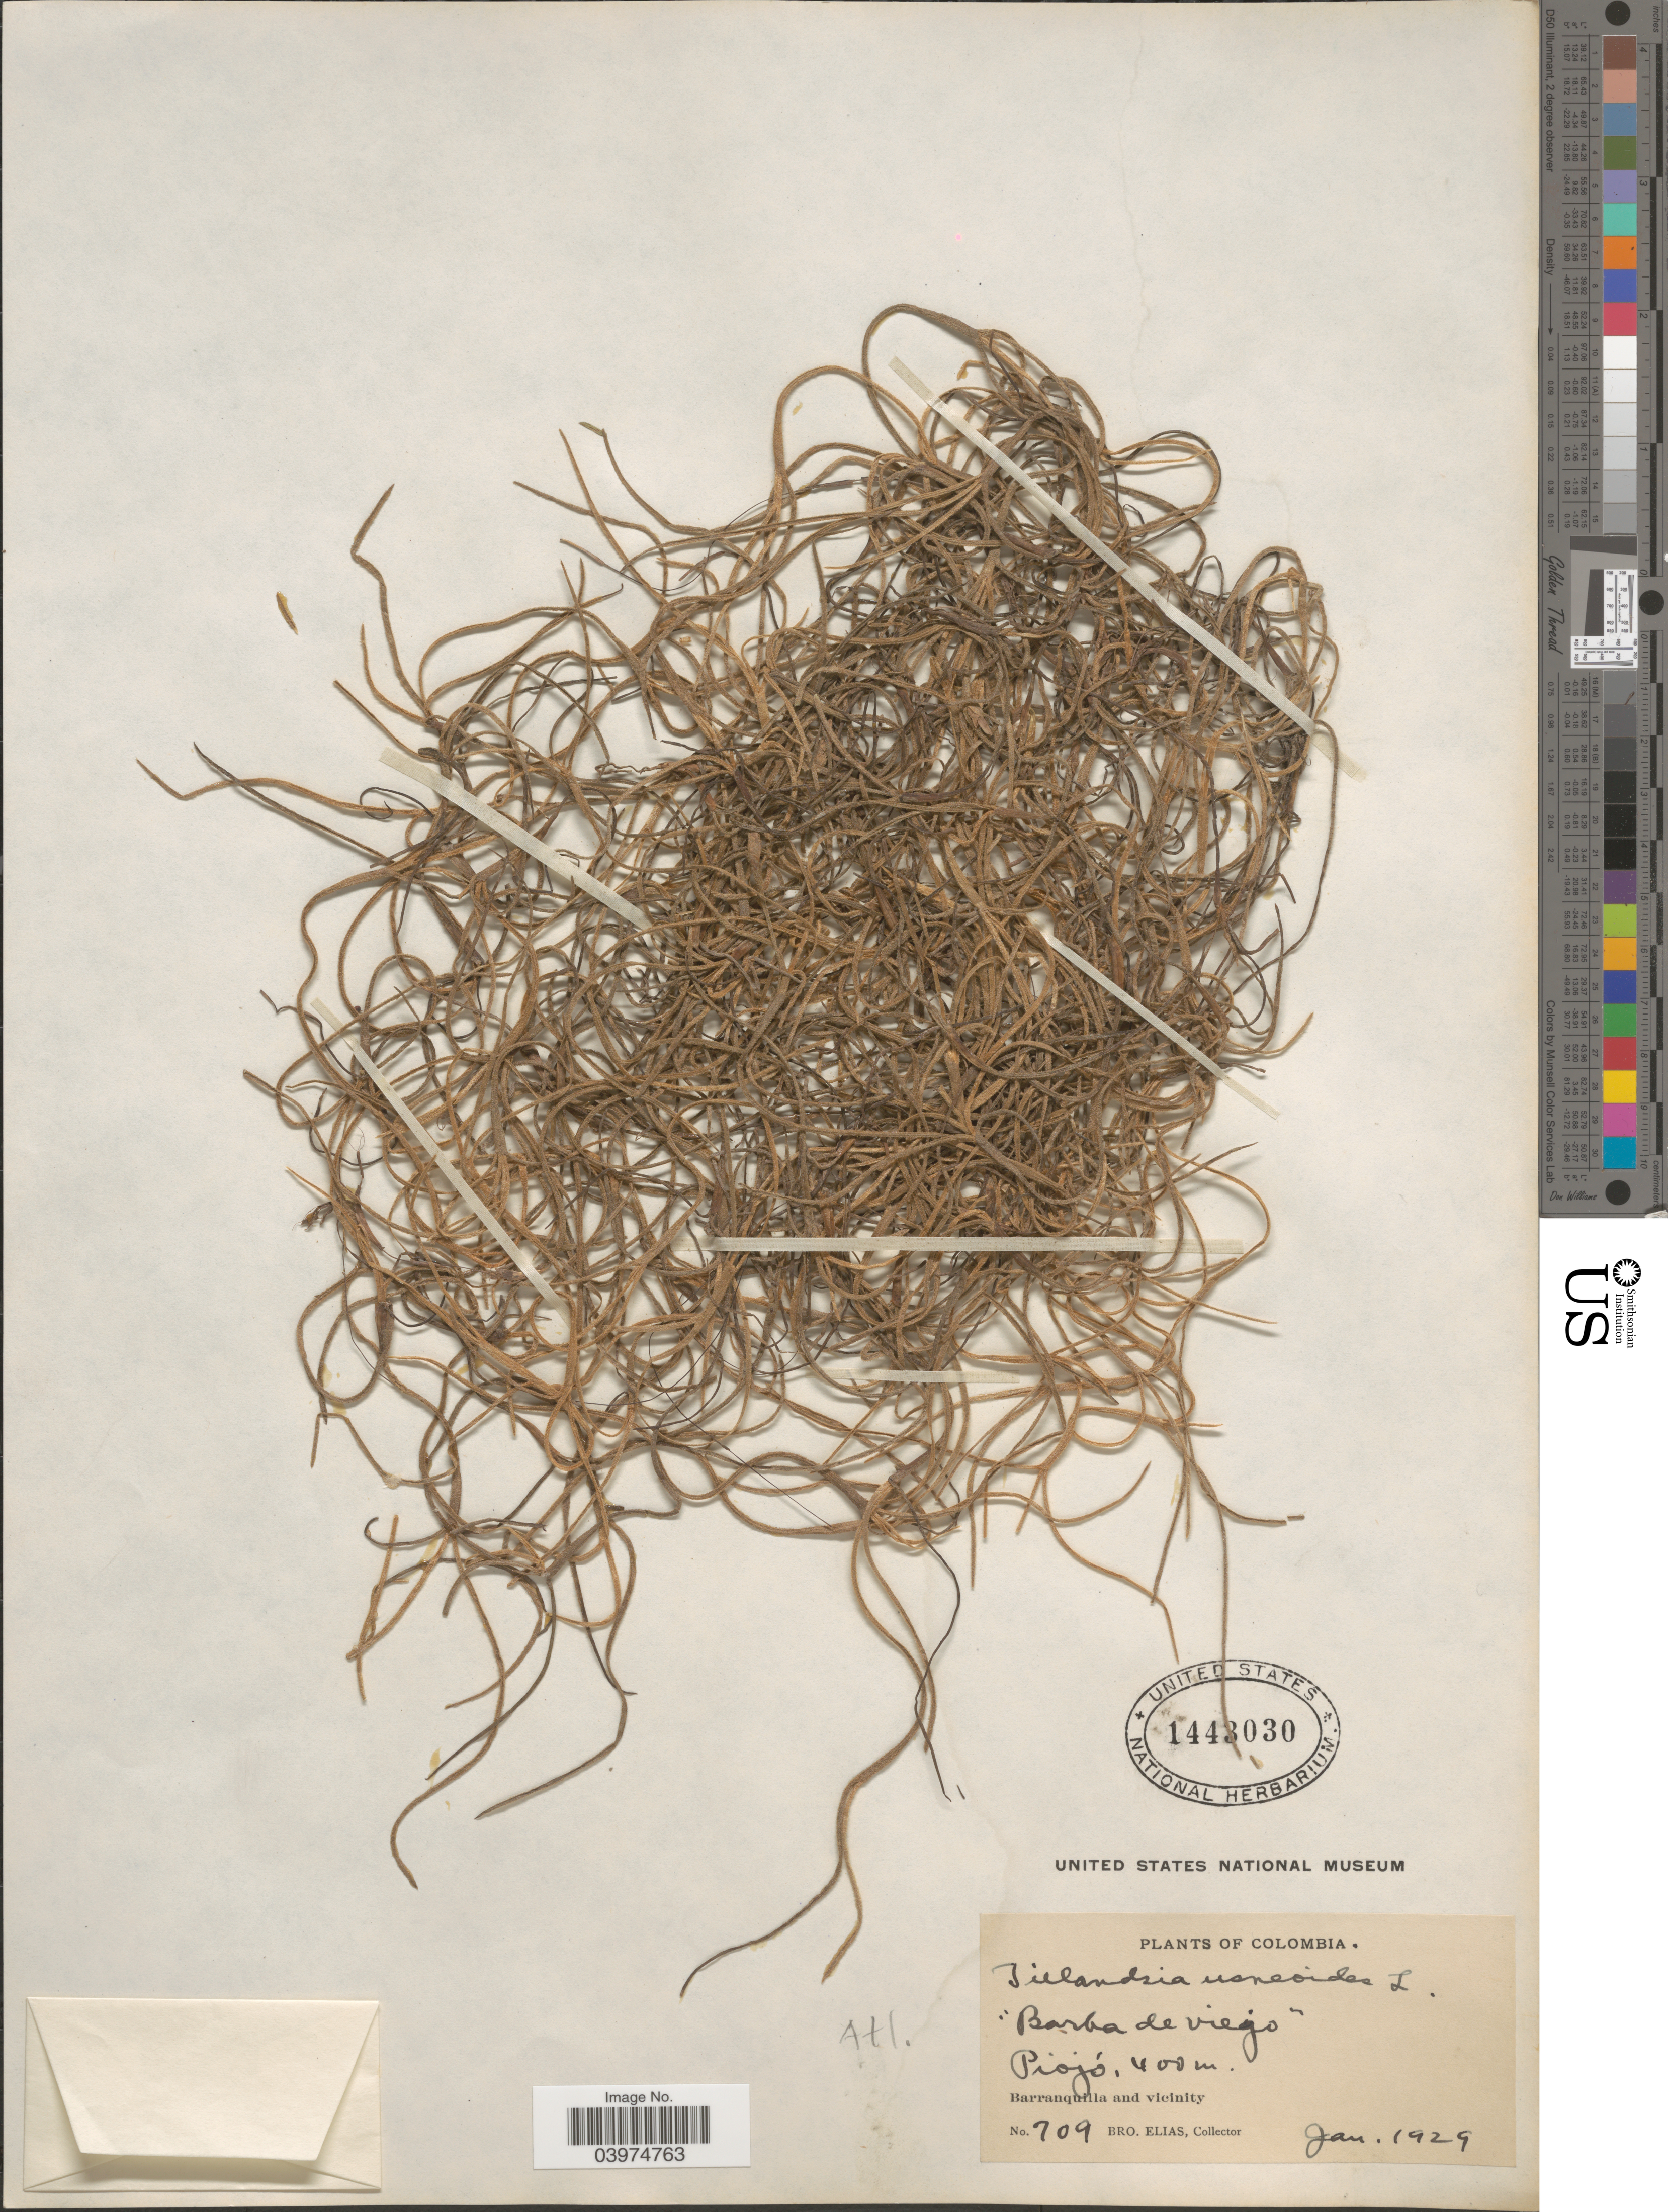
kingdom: Plantae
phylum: Tracheophyta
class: Liliopsida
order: Poales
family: Bromeliaceae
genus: Tillandsia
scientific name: Tillandsia usneoides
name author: (L.) L.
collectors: Bro. Elias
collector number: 709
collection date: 1929-01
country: Colombia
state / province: Atlántico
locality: Piojo. Barranquilla and vicinity.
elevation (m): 400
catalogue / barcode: US 1443030